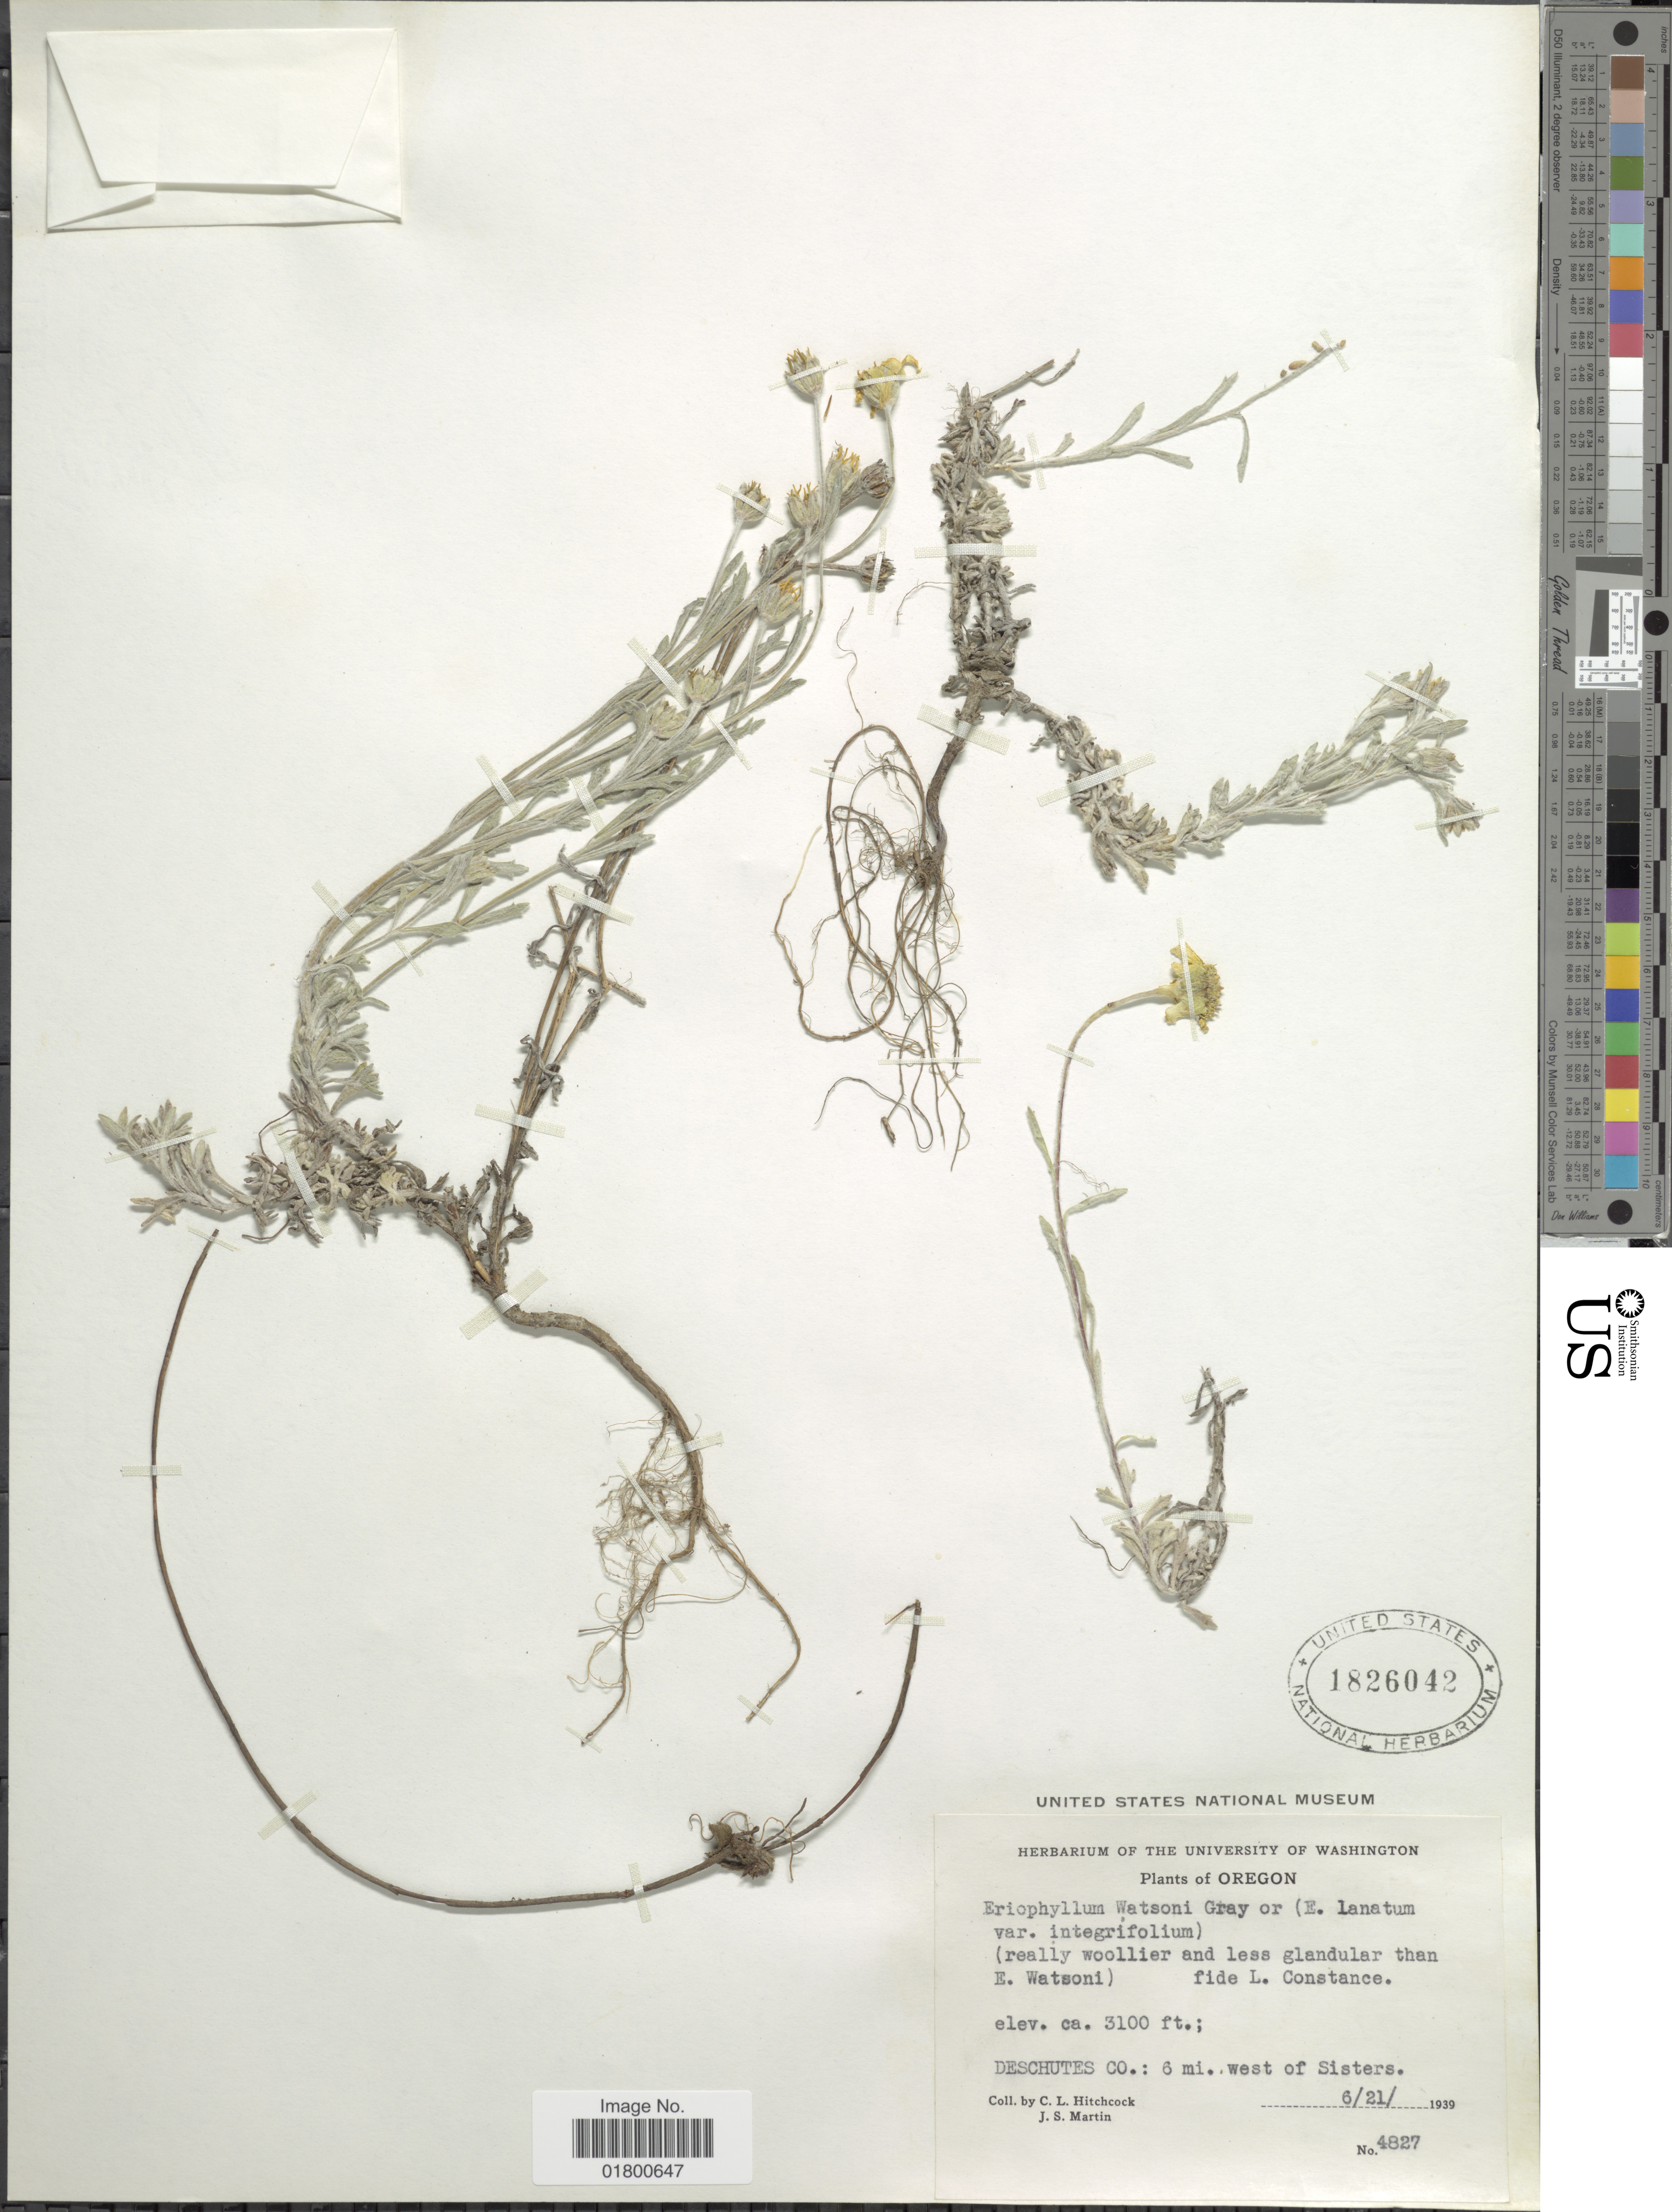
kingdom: Plantae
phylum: Tracheophyta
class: Magnoliopsida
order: Asterales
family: Asteraceae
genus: Eriophyllum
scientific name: Eriophyllum watsonii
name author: A. Gray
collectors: C. L. Hitchcock & J. S. Martin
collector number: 4827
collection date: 1939-06-21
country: United States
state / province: Oregon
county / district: Deschutes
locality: Deschutes Co.: 6 mi. west of Sisters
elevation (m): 945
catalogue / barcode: US 1826042